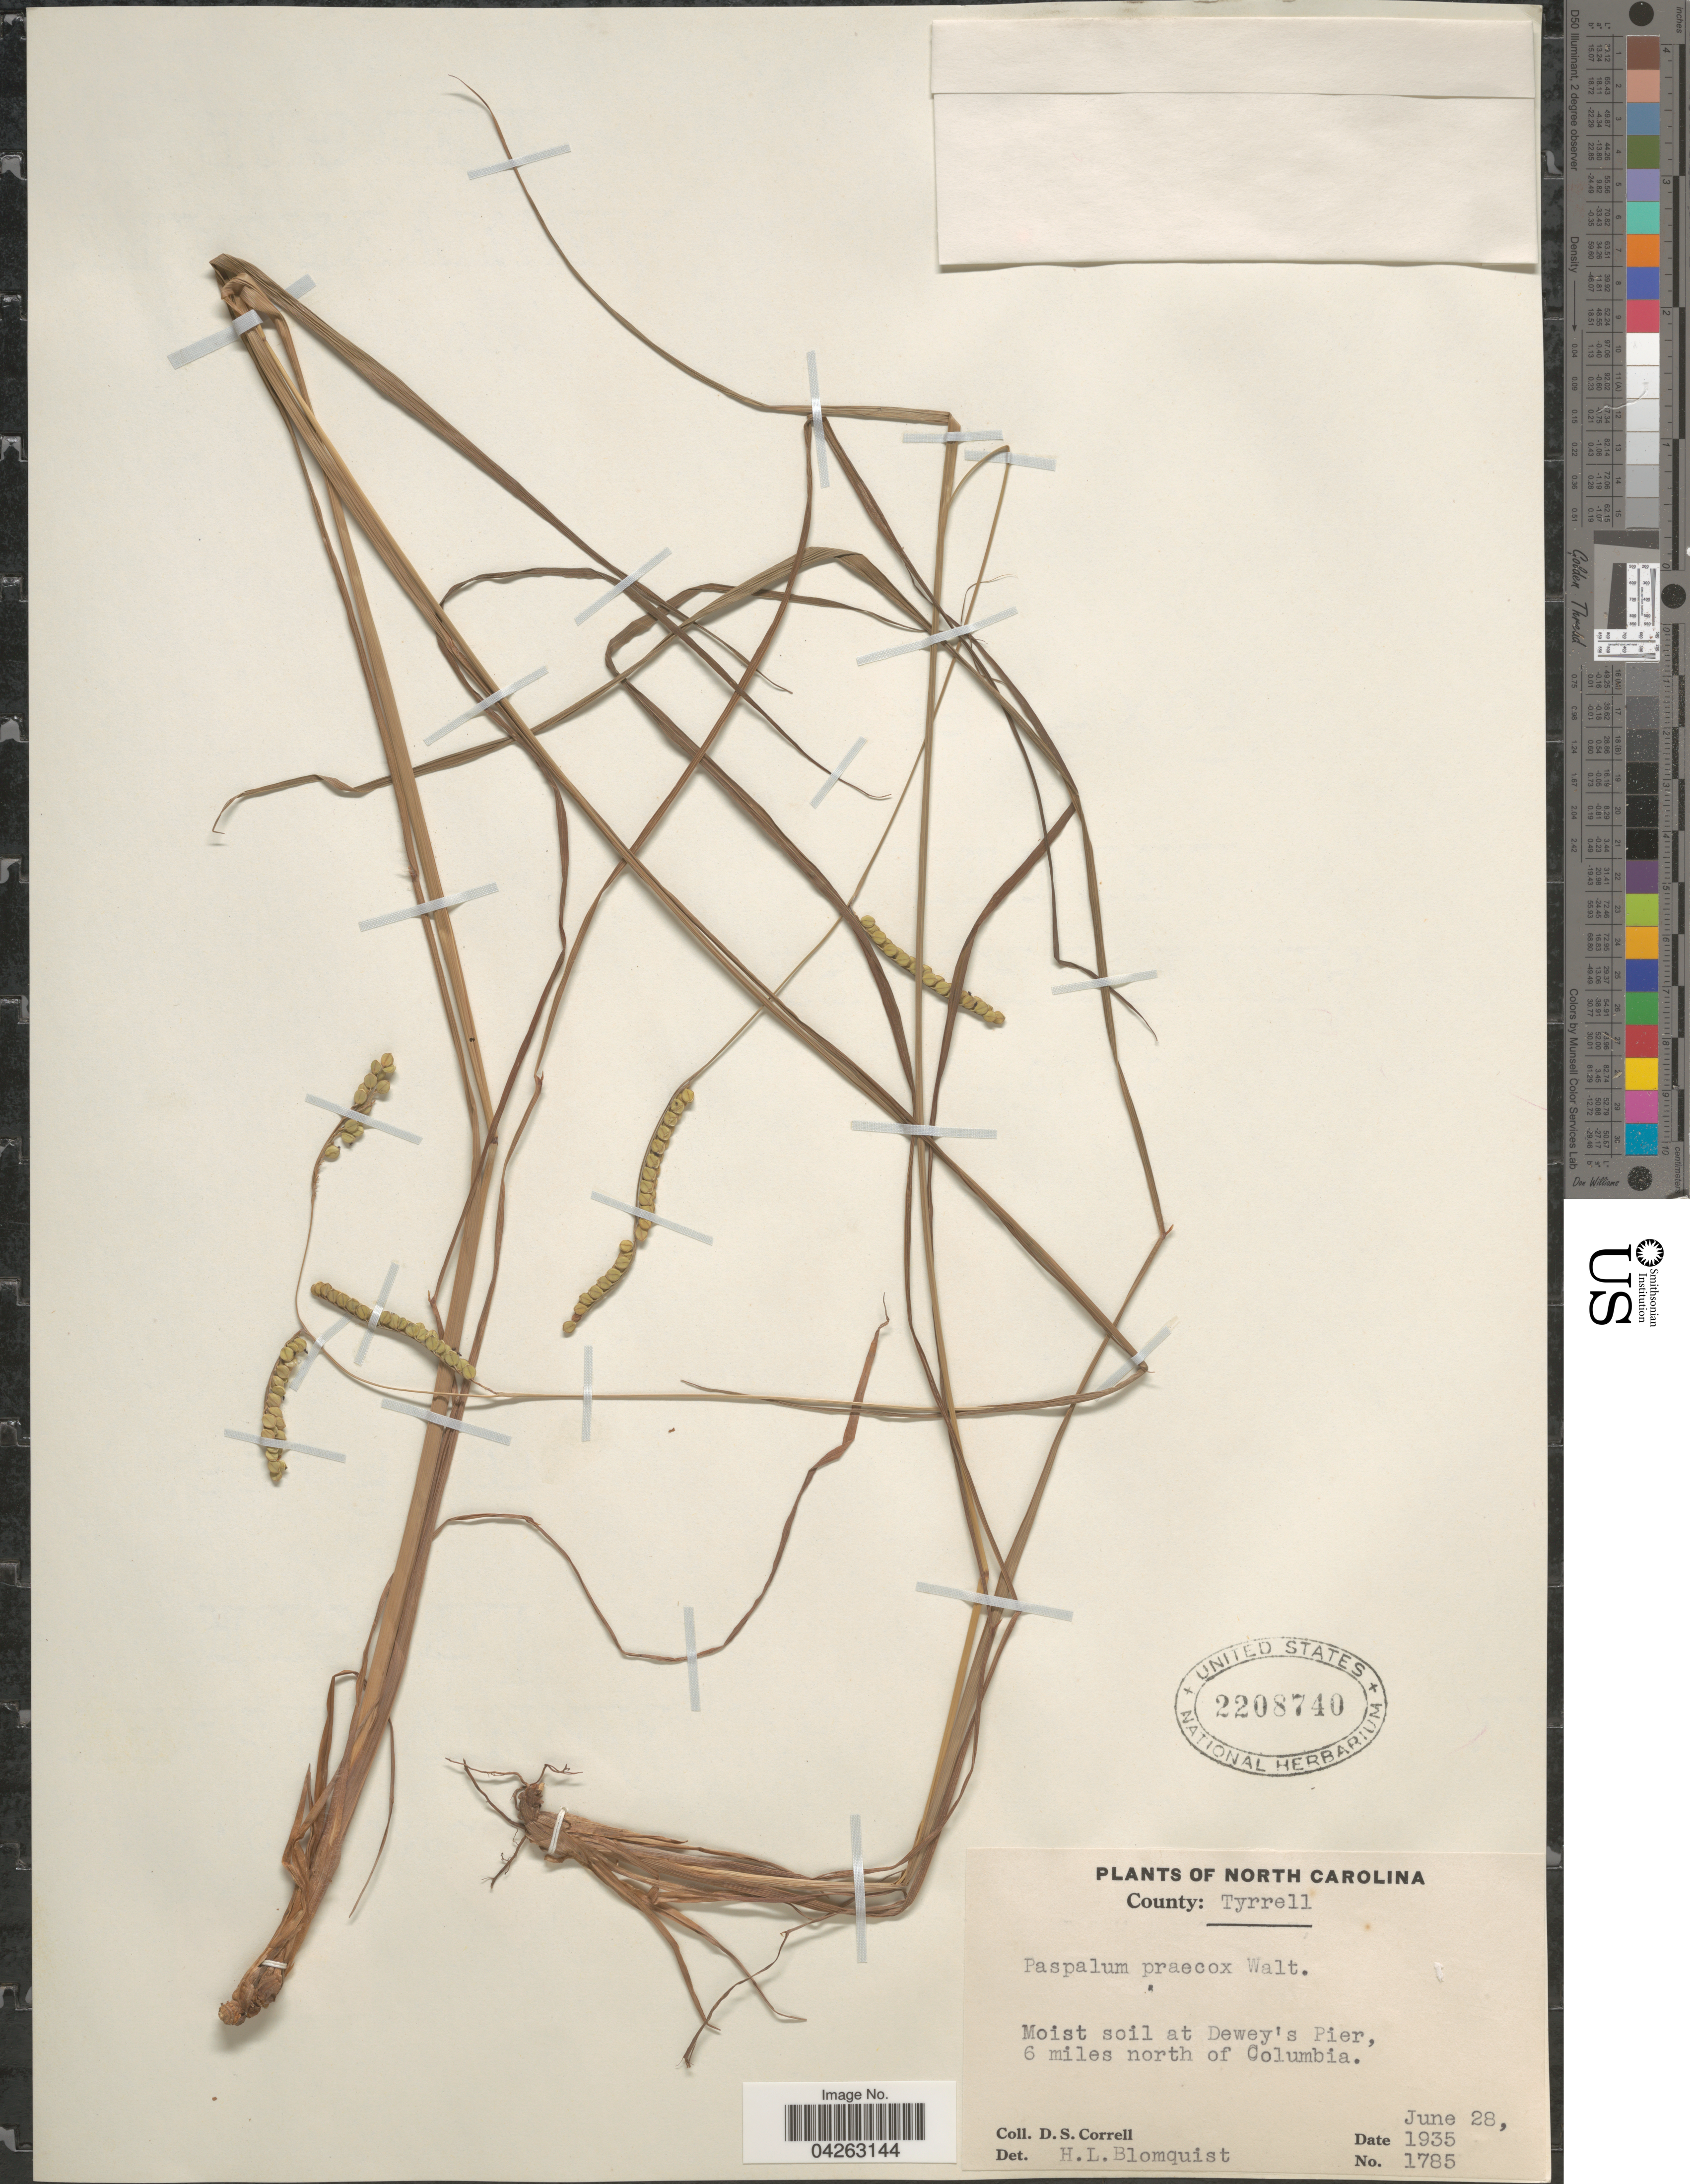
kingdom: Plantae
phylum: Tracheophyta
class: Liliopsida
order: Poales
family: Poaceae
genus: Paspalum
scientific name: Paspalum praecox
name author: Walter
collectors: D. S. Correll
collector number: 1785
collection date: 1935-06-28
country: United States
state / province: North Carolina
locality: County: Tyrrell. Moist soil at Dewey's Pier, 6 miles north of Columbia.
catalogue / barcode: US 2208740